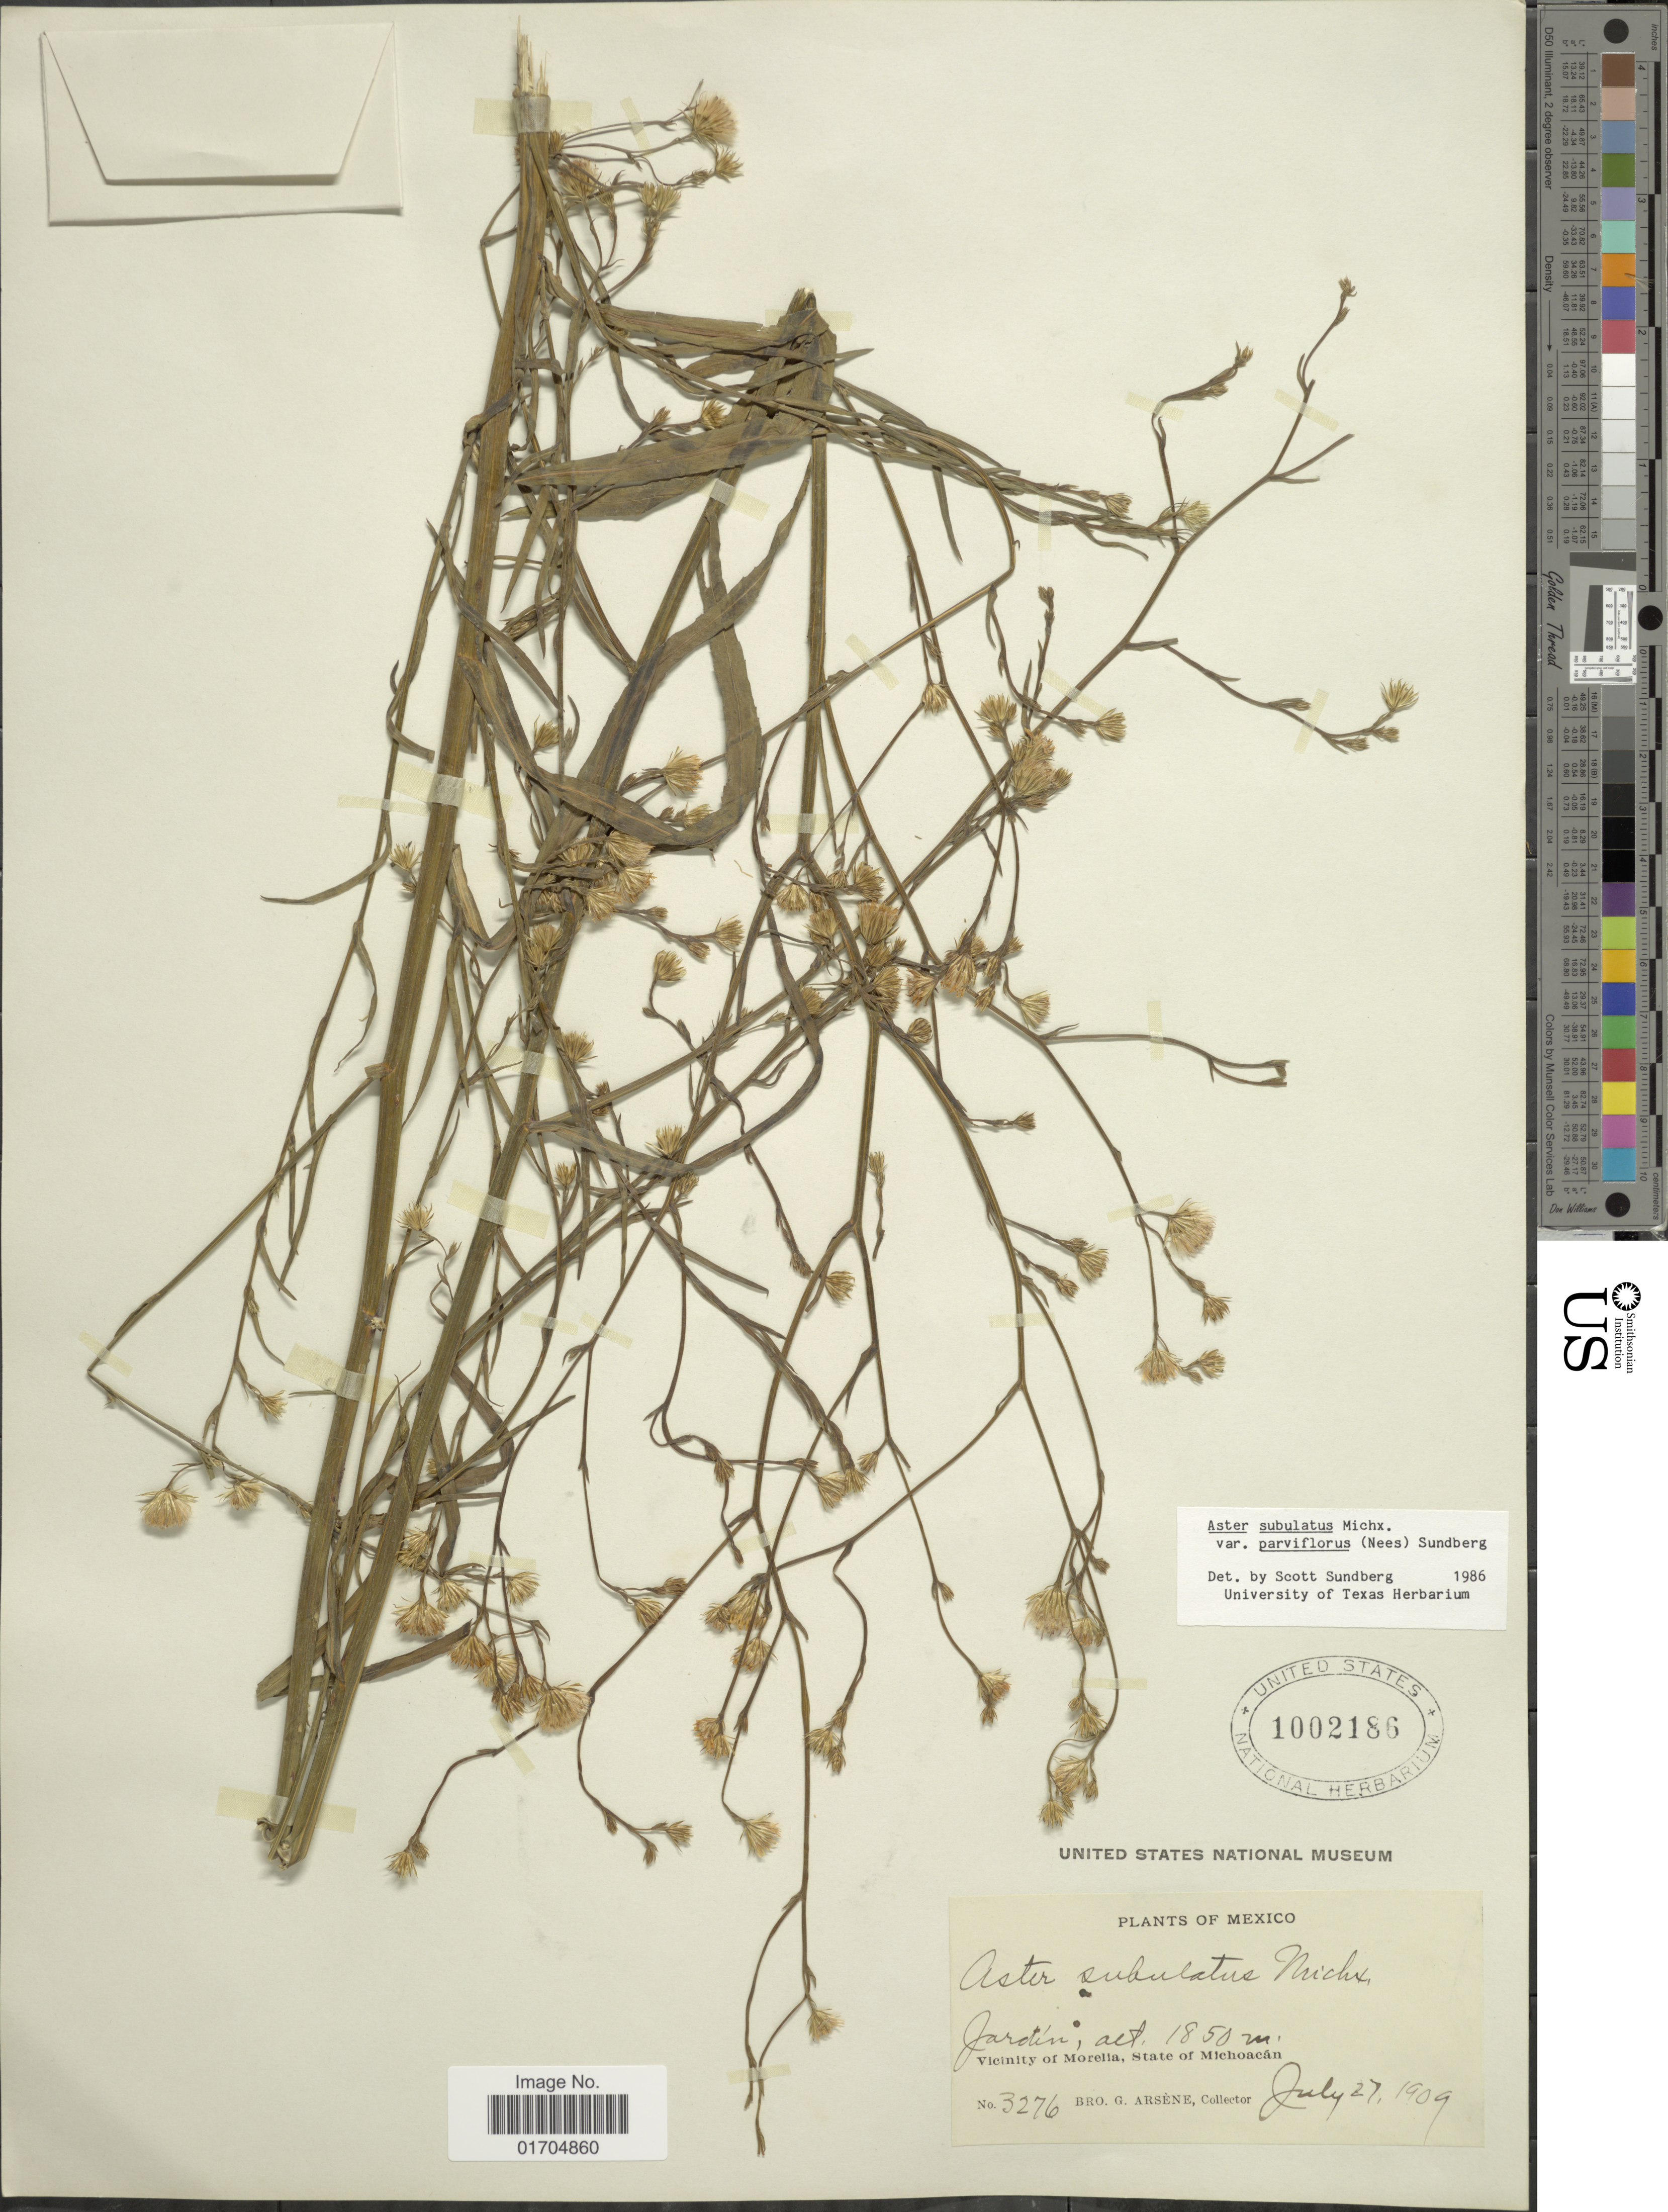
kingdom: Plantae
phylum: Tracheophyta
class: Magnoliopsida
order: Asterales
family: Asteraceae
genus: Symphyotrichum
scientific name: Symphyotrichum subulatum var. parviflorum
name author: (Nees) S.D. Sundb.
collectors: Bro. G. Arsène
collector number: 3276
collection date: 1909-07-27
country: Mexico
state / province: Michoacán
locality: Jardín, Vicinity of Morelia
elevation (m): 1850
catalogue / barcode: US 1002186